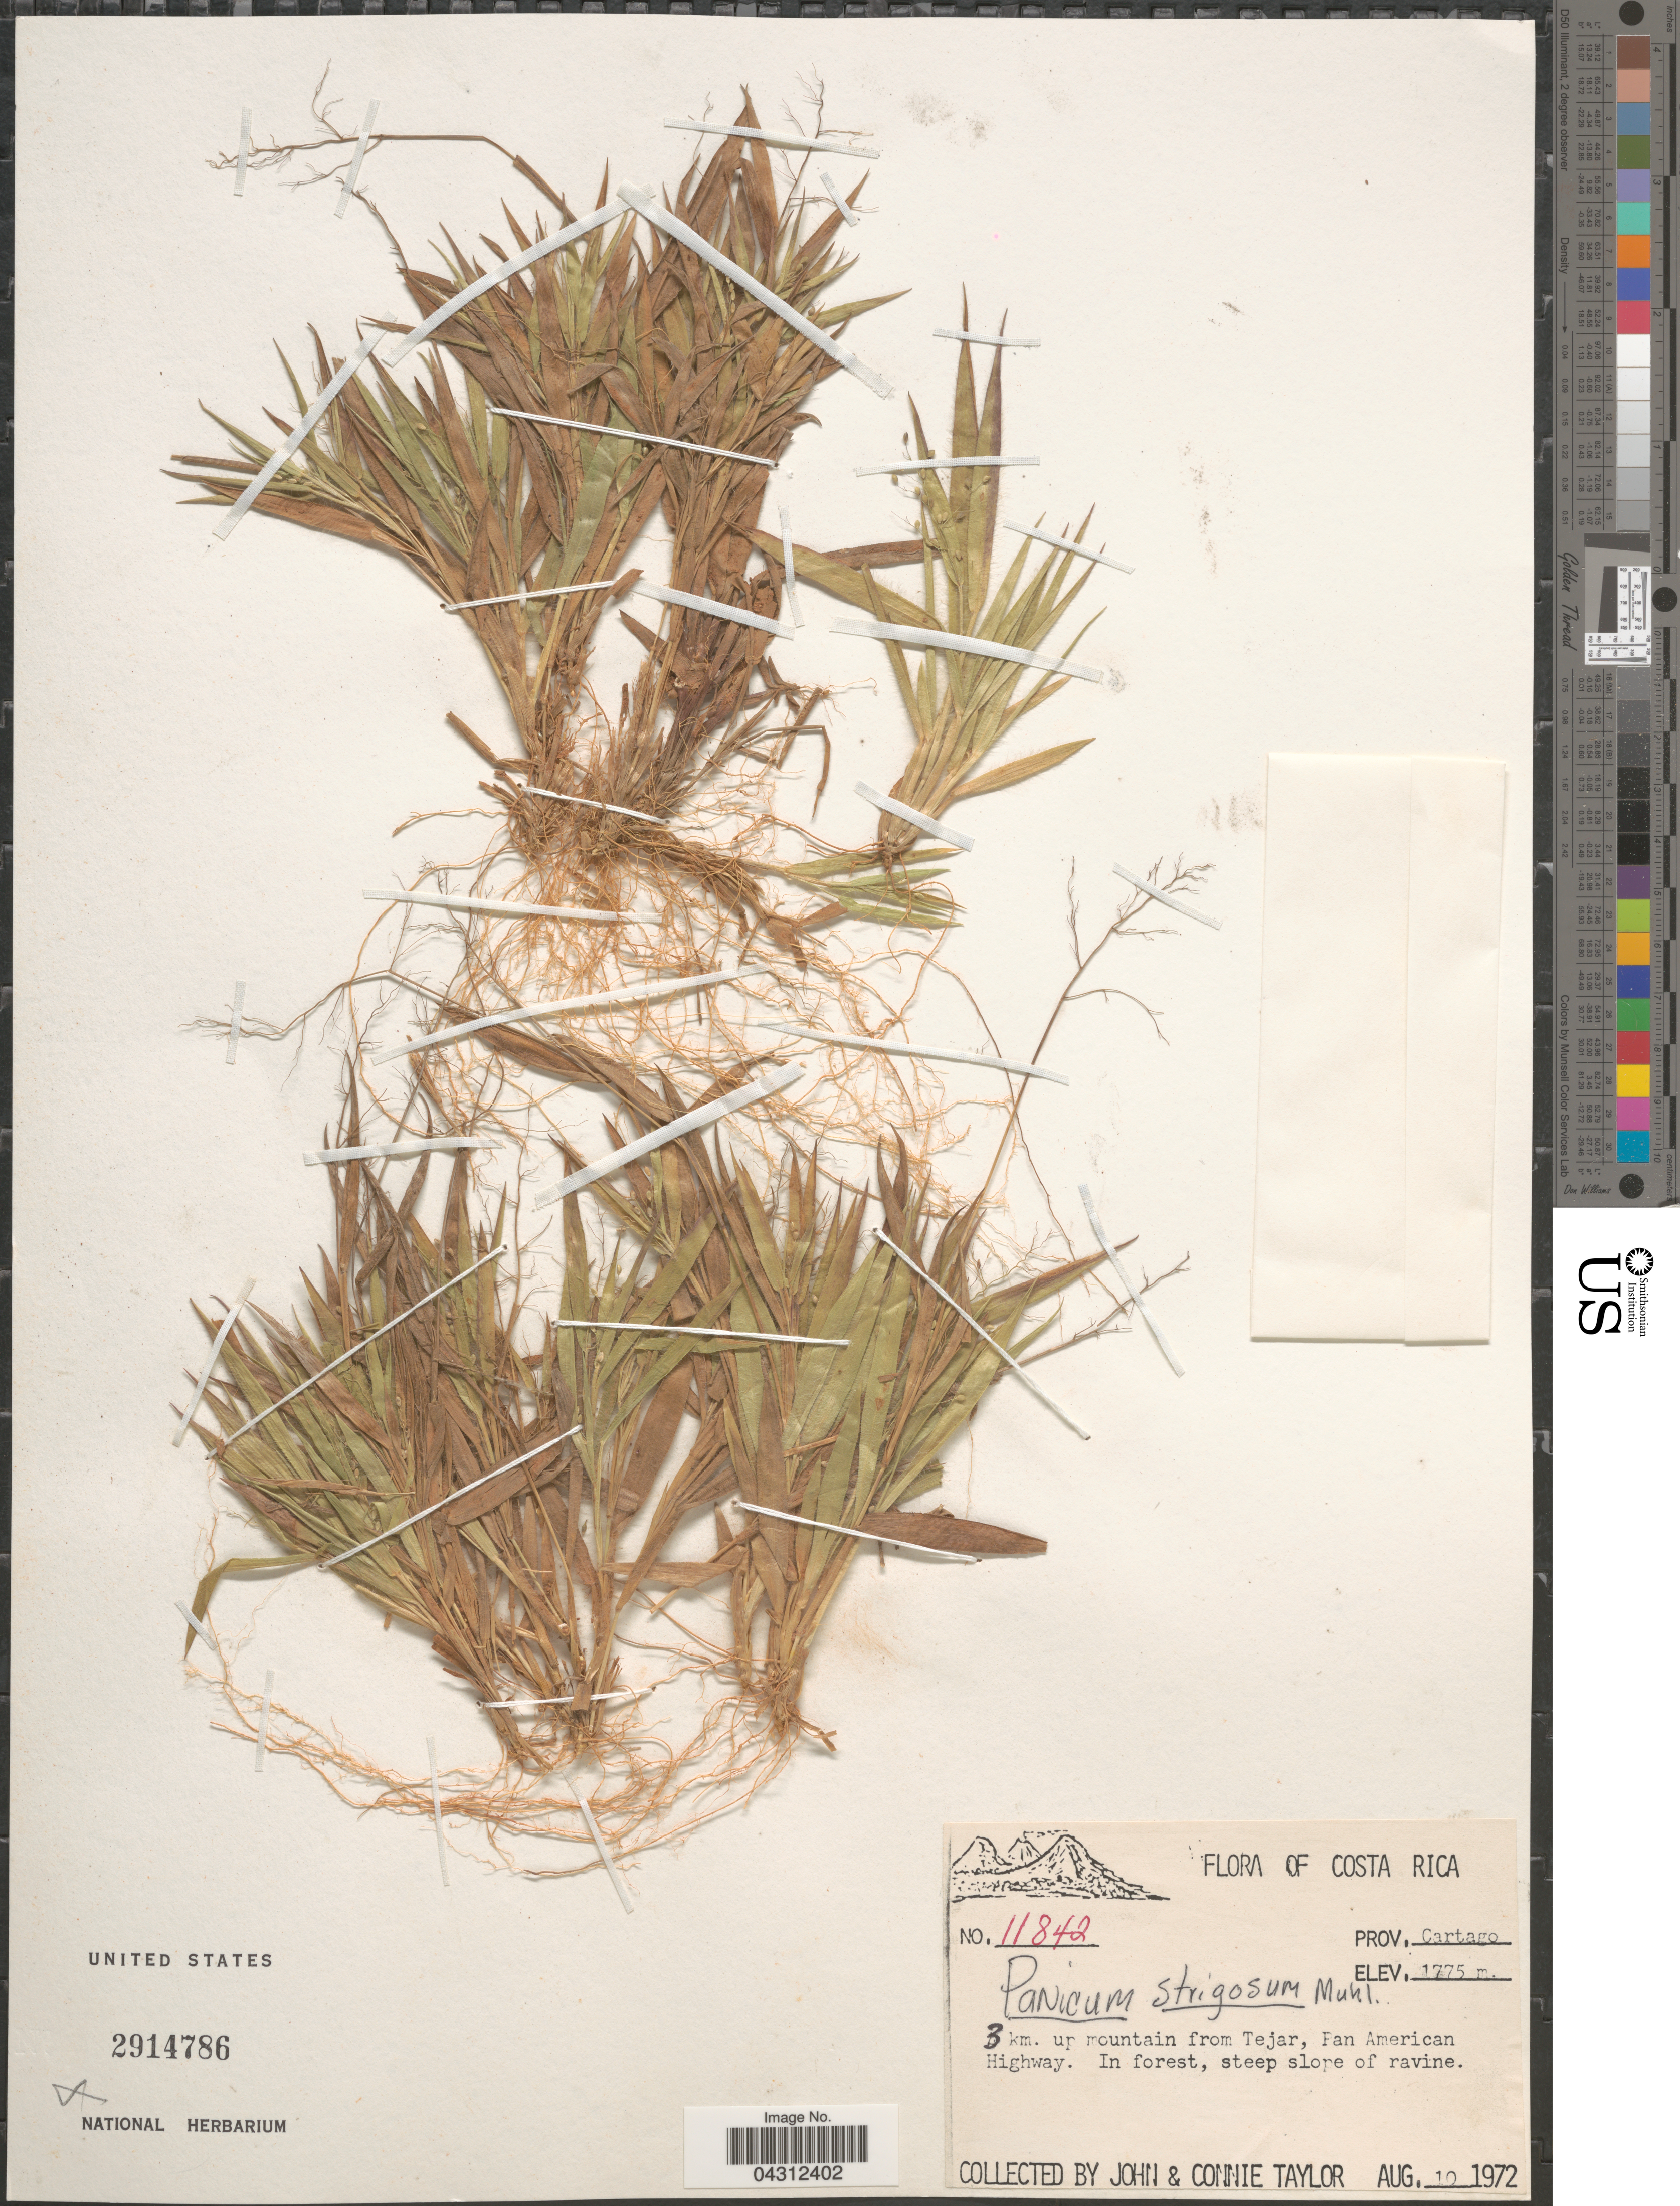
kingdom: Plantae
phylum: Tracheophyta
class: Liliopsida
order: Poales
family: Poaceae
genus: Dichanthelium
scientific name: Dichanthelium strigosum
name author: (Muhl. ex Elliott) Freckmann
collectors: J. Taylor & C. Taylor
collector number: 11842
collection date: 1972-08-10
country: Costa Rica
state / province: Cartago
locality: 3 km. up mountain from Tejar, Pan American Highway.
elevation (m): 1775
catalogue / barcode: US 2914786